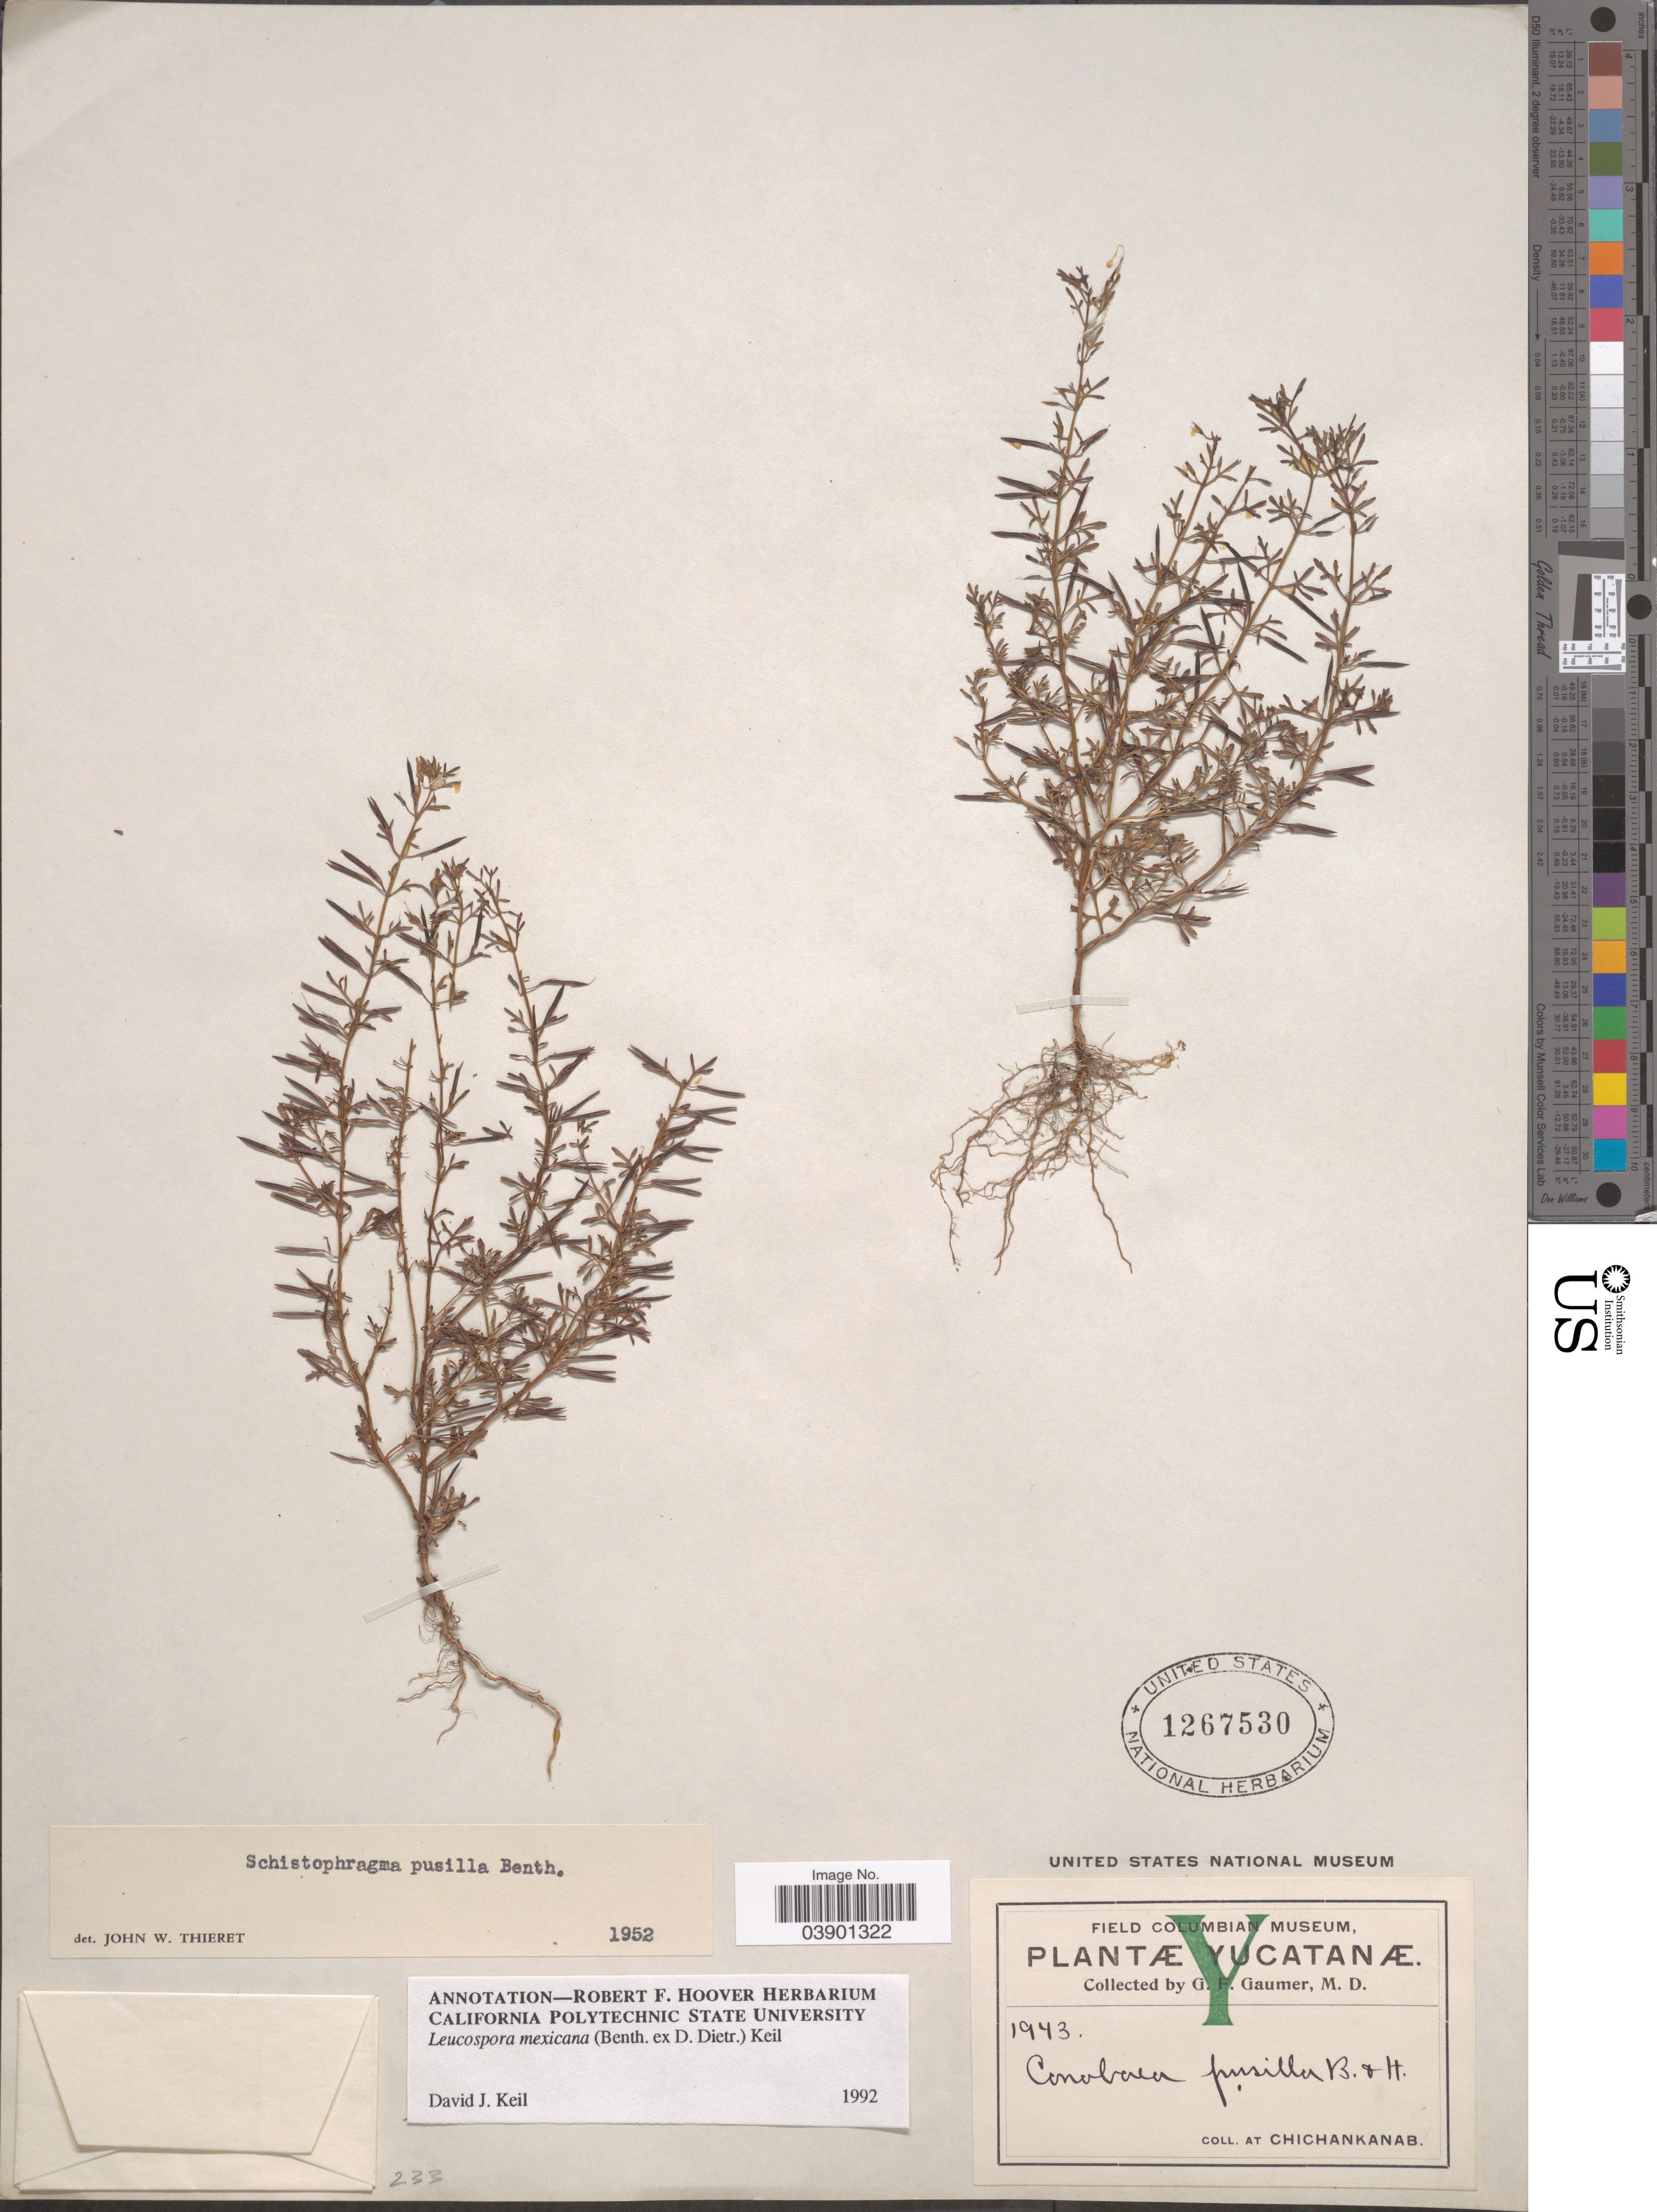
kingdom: Plantae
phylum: Tracheophyta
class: Magnoliopsida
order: Lamiales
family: Plantaginaceae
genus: Schistophragma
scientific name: Schistophragma pusillum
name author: Benth.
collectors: G. F. Gaumer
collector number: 1943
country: Mexico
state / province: Yucatán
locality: At Chichancanab.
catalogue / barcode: US 1267530